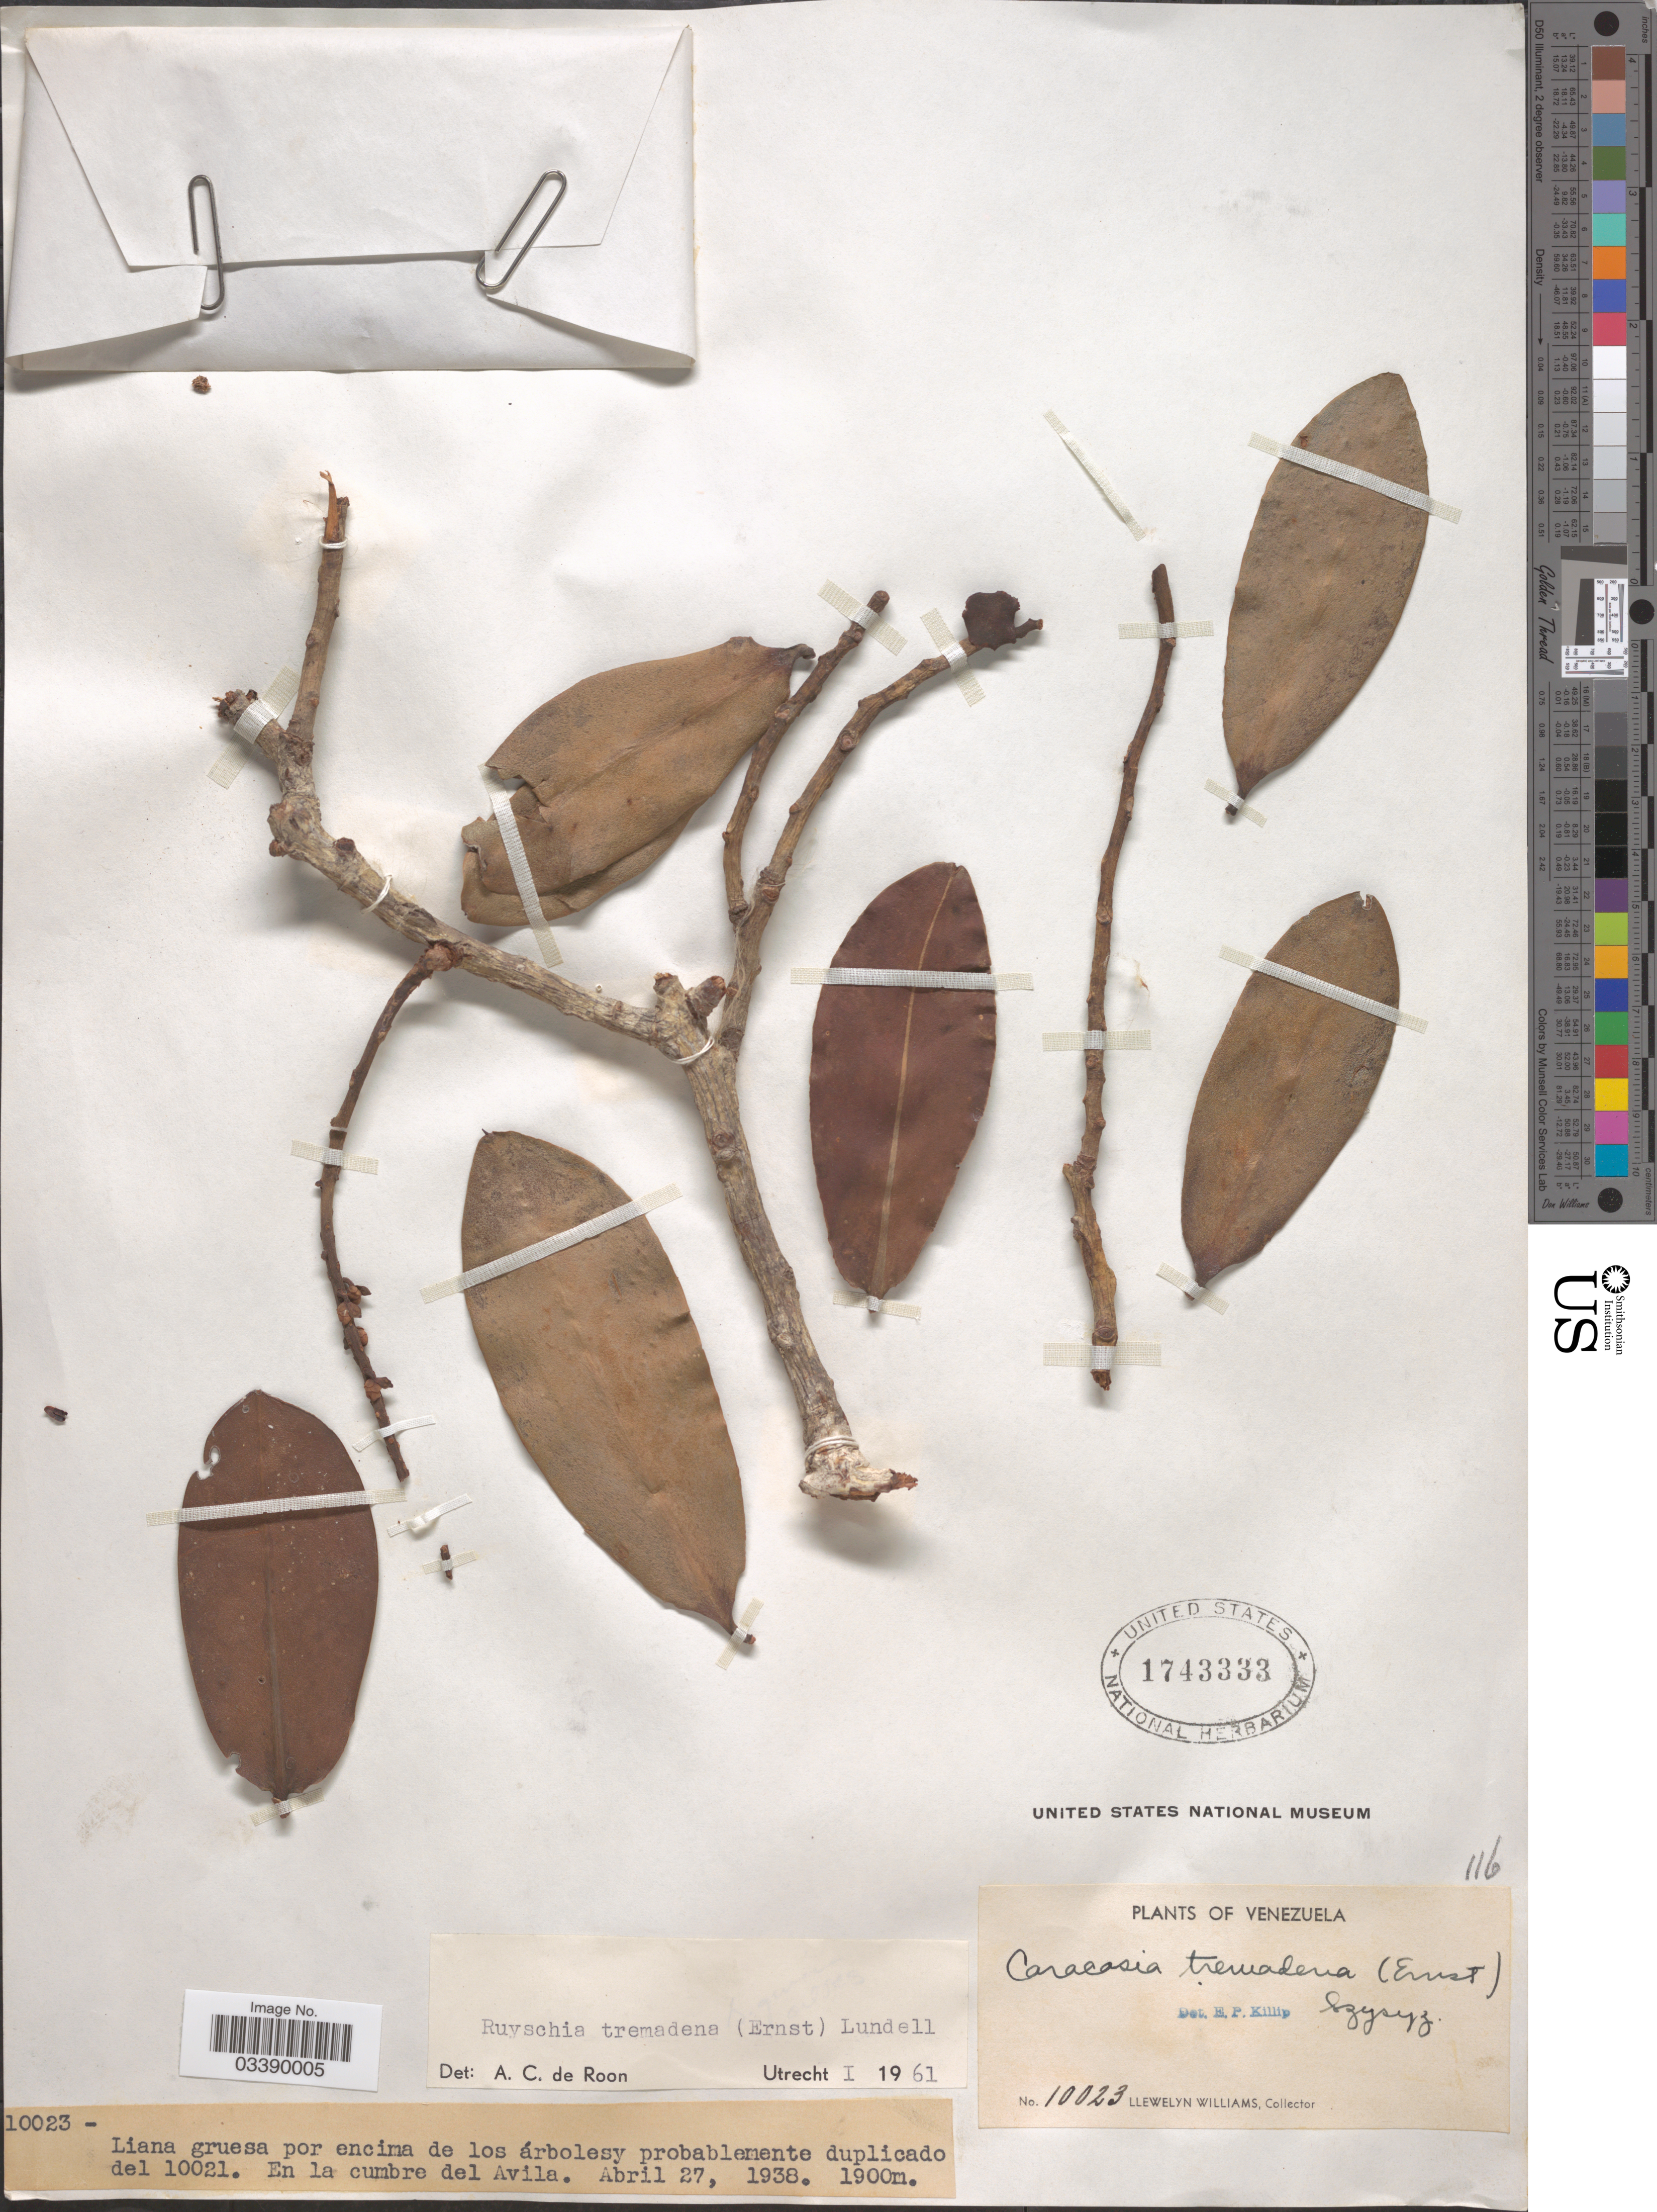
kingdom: Plantae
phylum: Tracheophyta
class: Magnoliopsida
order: Ericales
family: Marcgraviaceae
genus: Ruyschia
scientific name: Ruyschia tremadena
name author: (Ernst) Lundell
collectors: Ll. Williams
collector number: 10023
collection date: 1938-04-27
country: Venezuela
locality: En la cumbre del Avila.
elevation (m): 1900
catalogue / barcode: US 1743333